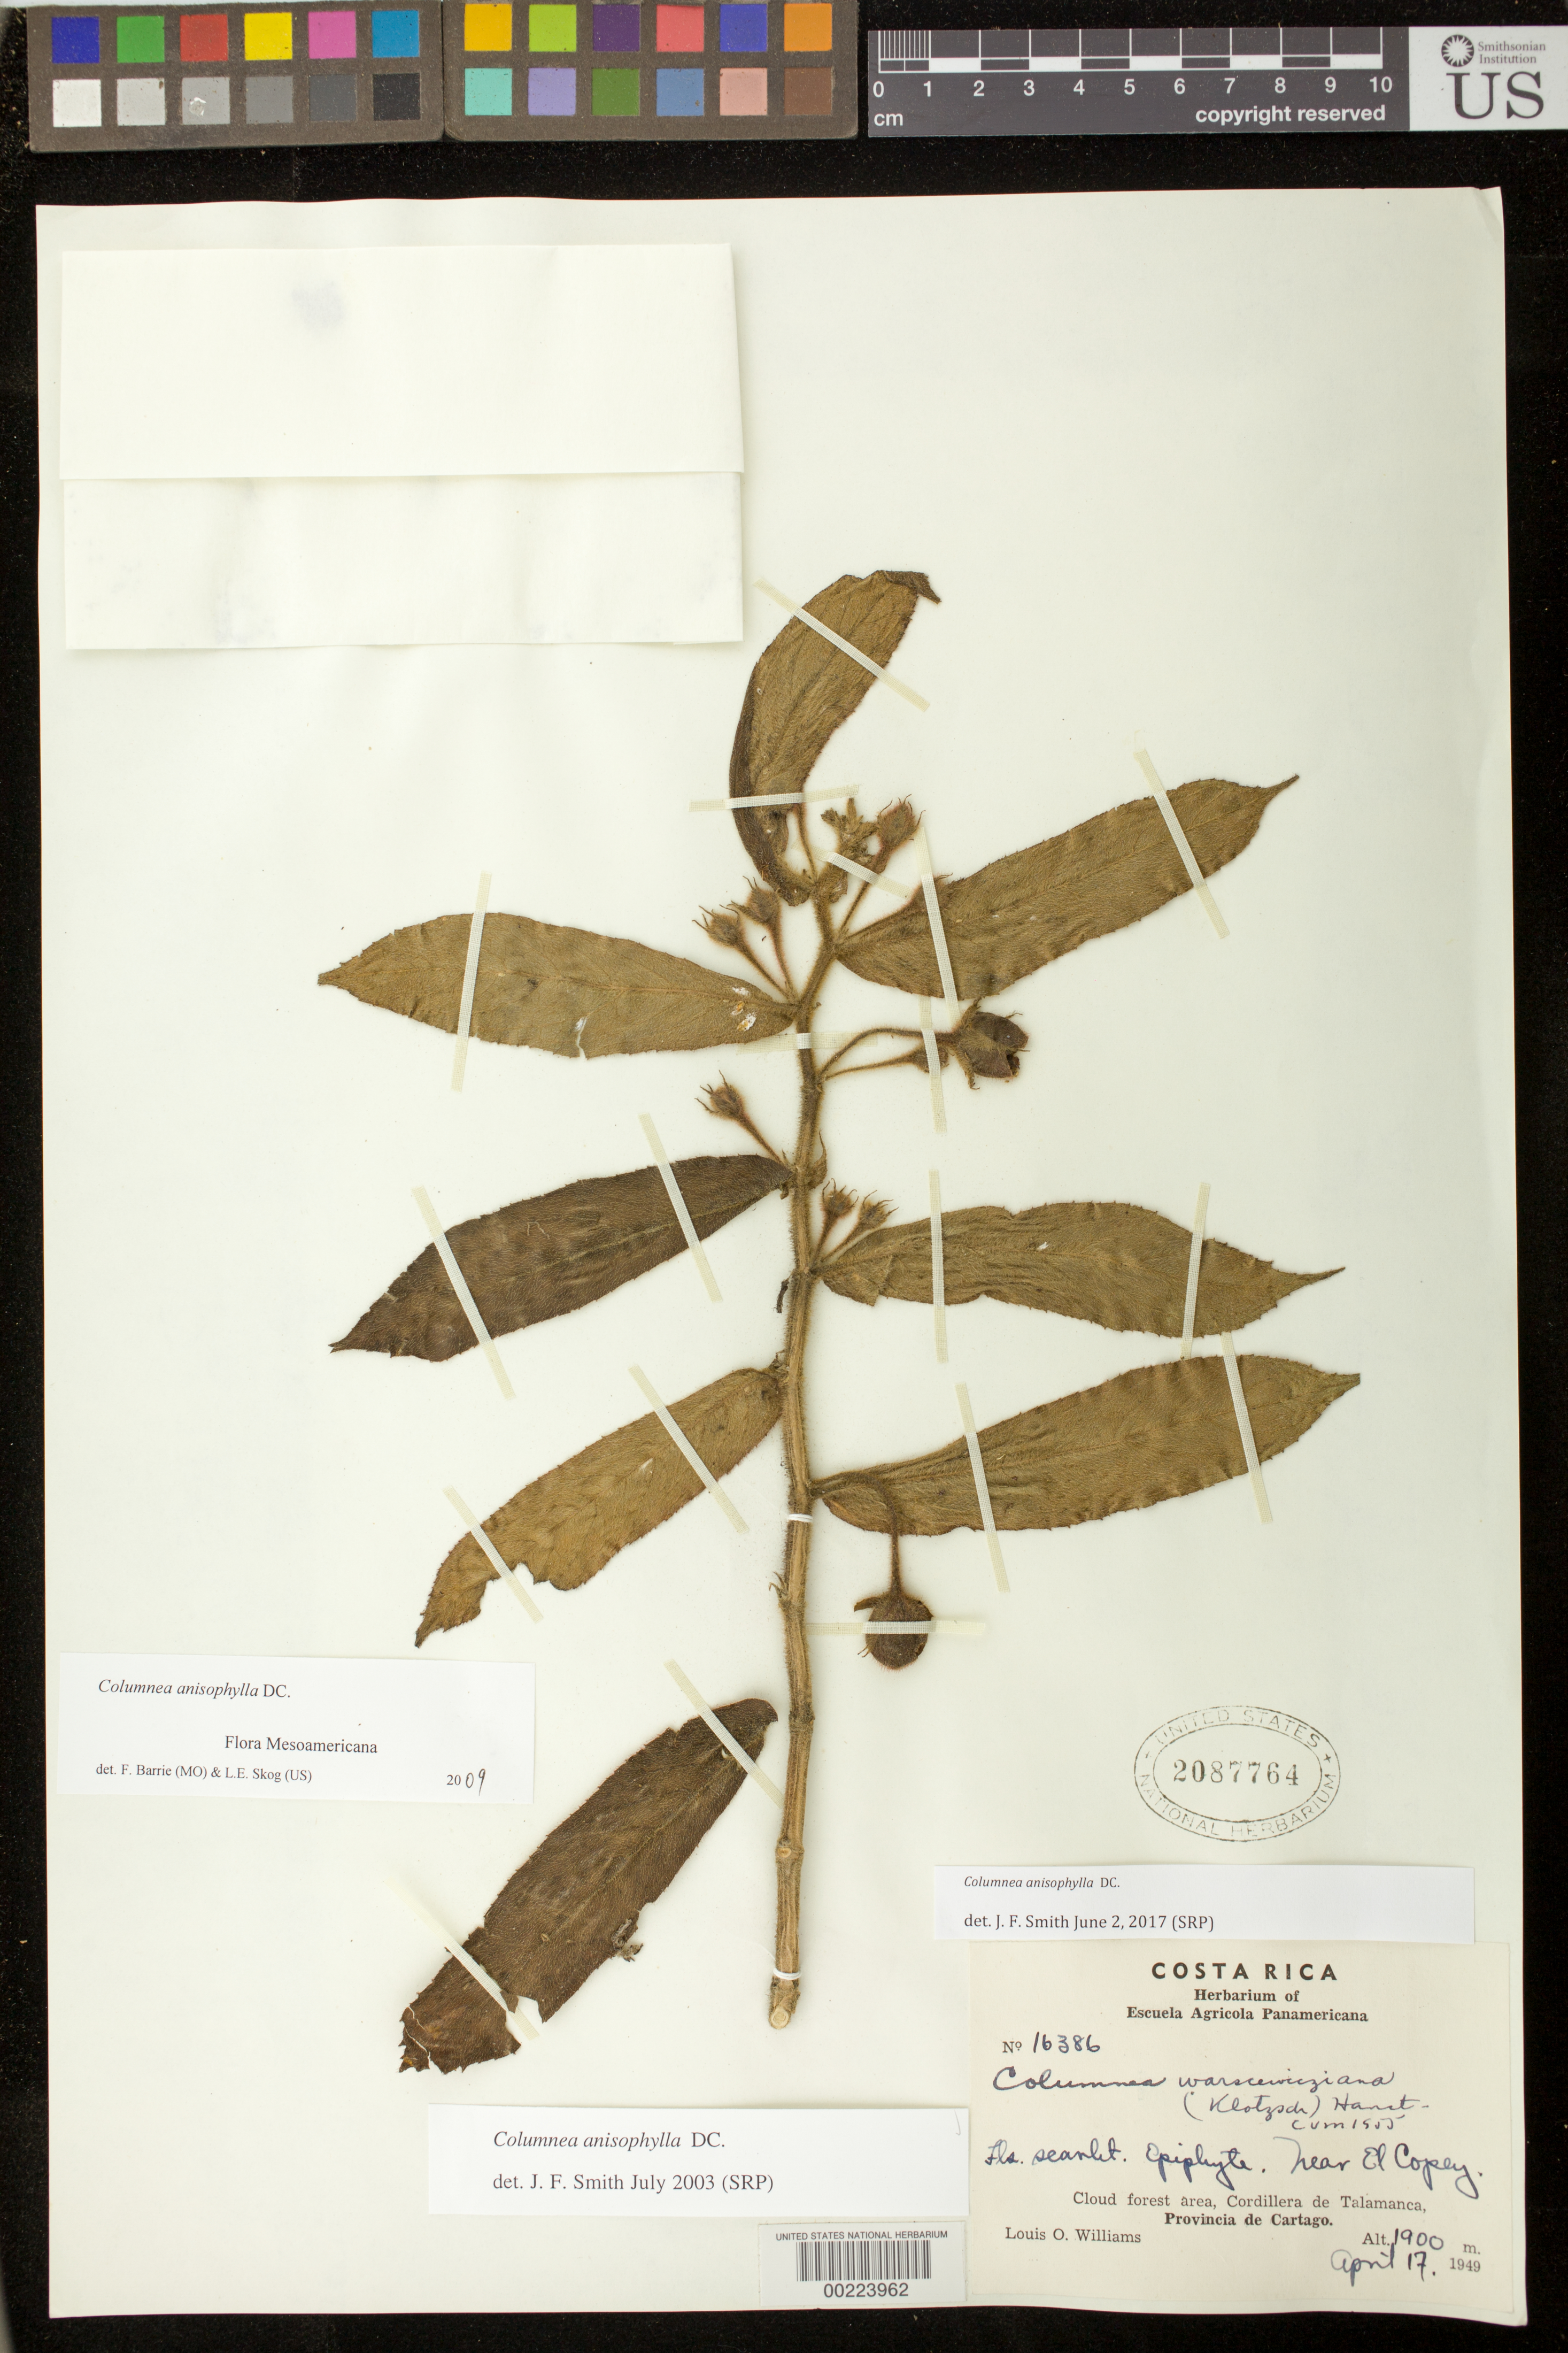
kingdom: Plantae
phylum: Tracheophyta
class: Magnoliopsida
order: Lamiales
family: Gesneriaceae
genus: Columnea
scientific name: Columnea anisophylla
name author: DC.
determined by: Smith, J. F.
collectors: L. O. Williams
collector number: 16386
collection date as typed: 17 Apr 1949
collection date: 1949-04-17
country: Costa Rica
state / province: Cartago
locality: Cordillera de Talamanca, near El Copey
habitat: Cloud forest area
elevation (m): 1900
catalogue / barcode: US 2087764